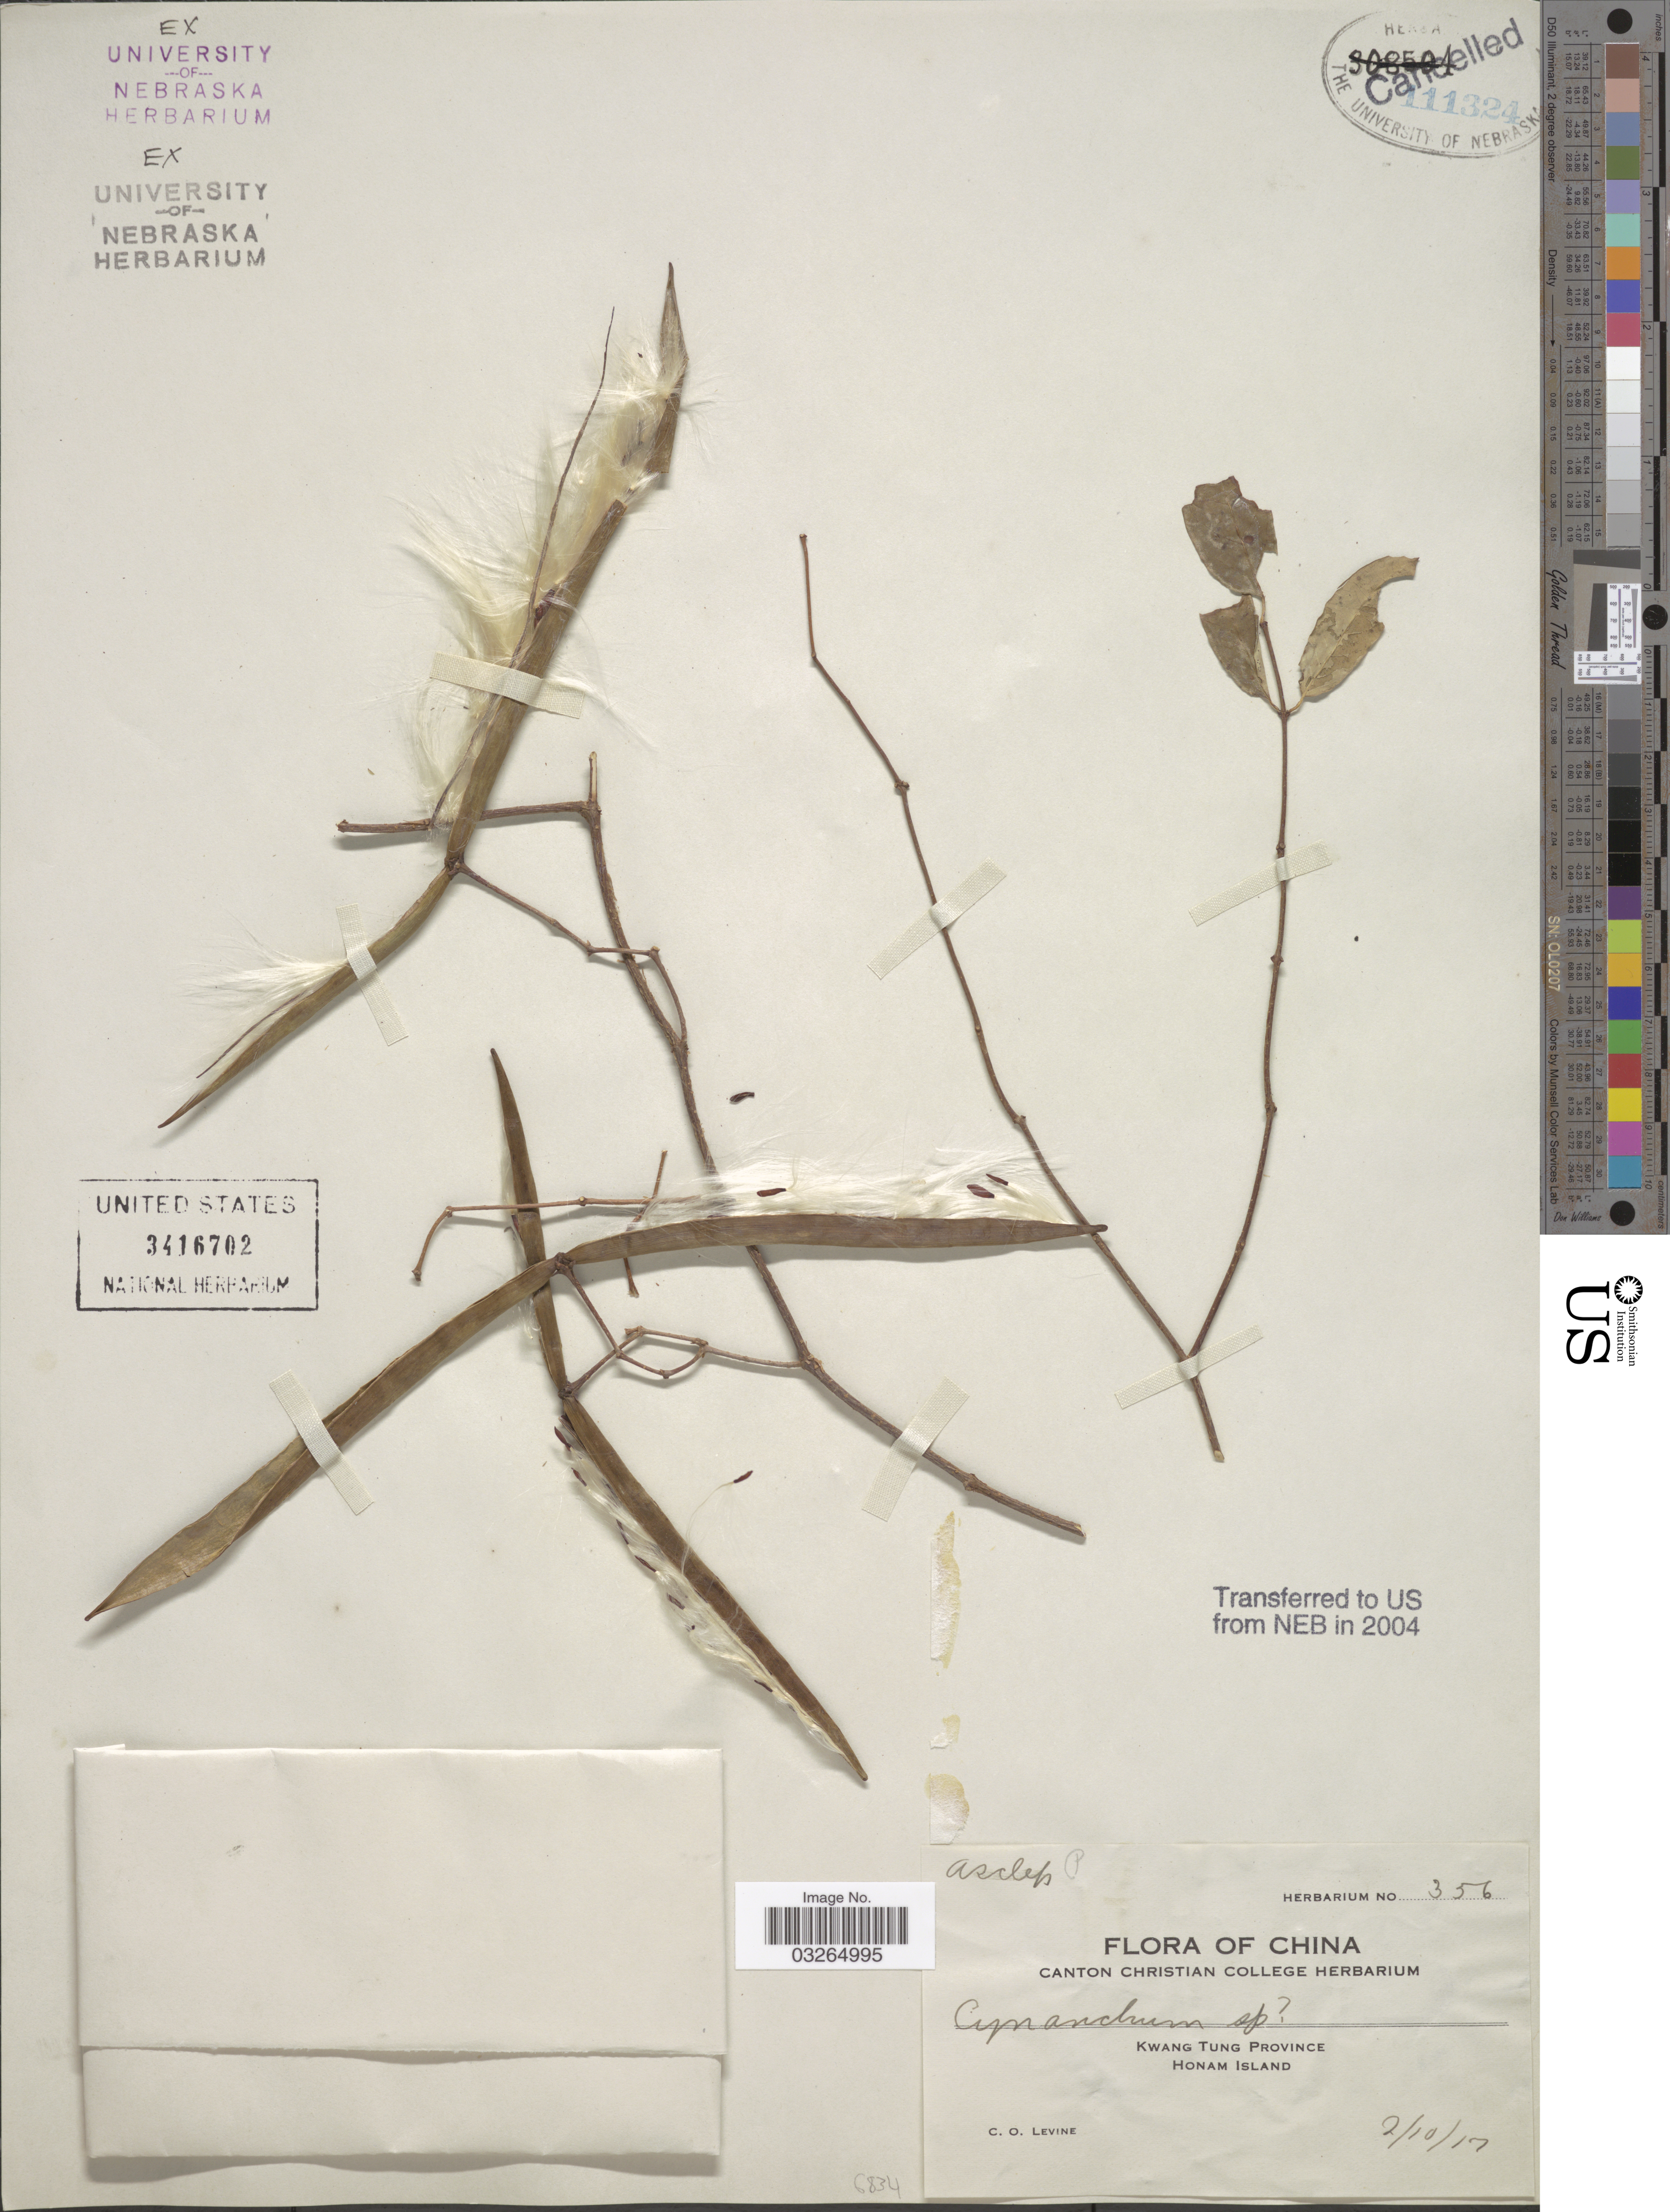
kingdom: Plantae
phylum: Tracheophyta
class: Magnoliopsida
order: Gentianales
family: Apocynaceae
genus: Cynanchum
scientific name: Cynanchum sp.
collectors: C. O. Levine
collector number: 356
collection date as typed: Transcribed d/m/y: 2/10/17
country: China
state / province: Guangdong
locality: Kwang Tung Province. Honam Island.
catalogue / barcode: US 3416702